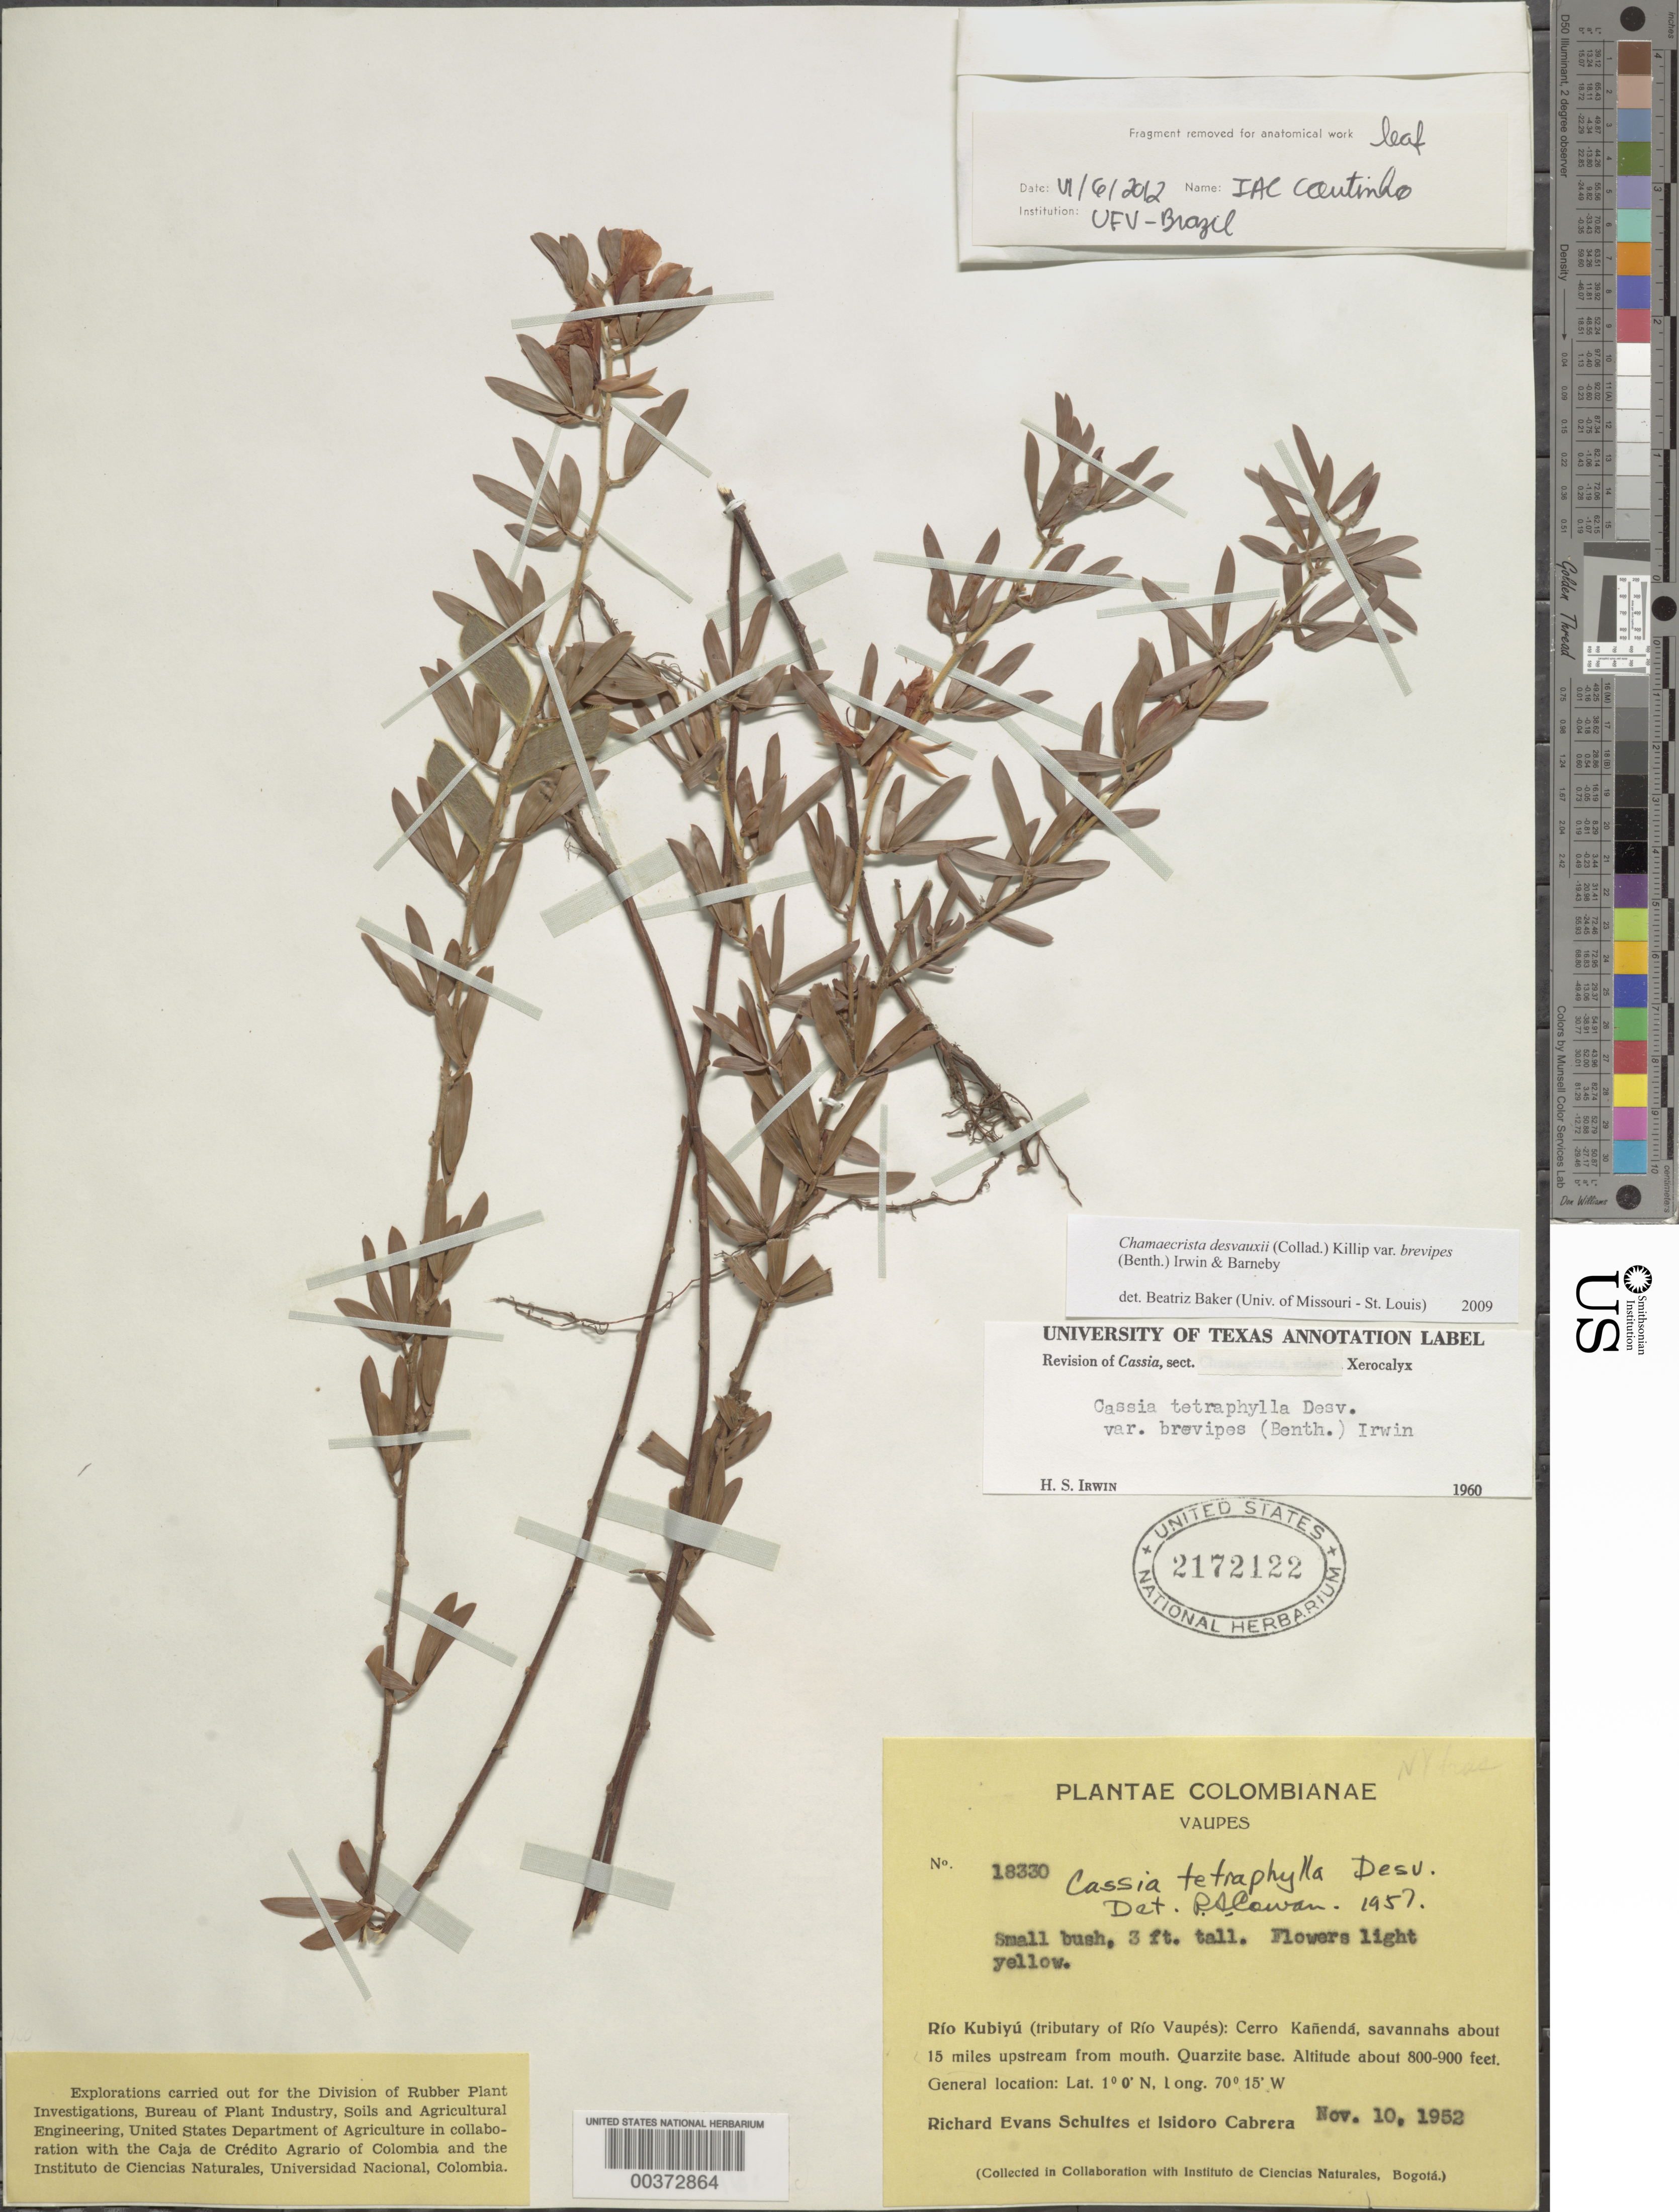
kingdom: Plantae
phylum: Tracheophyta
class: Magnoliopsida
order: Fabales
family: Fabaceae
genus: Chamaecrista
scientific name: Chamaecrista desvauxii var. brevipes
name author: (Benth.) H.S. Irwin & Barneby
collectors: R. E. Schultes & I. Cabrera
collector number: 18330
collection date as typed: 10 Nov 1952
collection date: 1952-11-10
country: Colombia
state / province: Vaupés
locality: Rio Kubiyu, tributary of Rio Vaupes; Cerro Kanenda, 15 mi upstream from mouth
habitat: Savannas; quarzite base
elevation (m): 244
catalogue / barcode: US 2172122